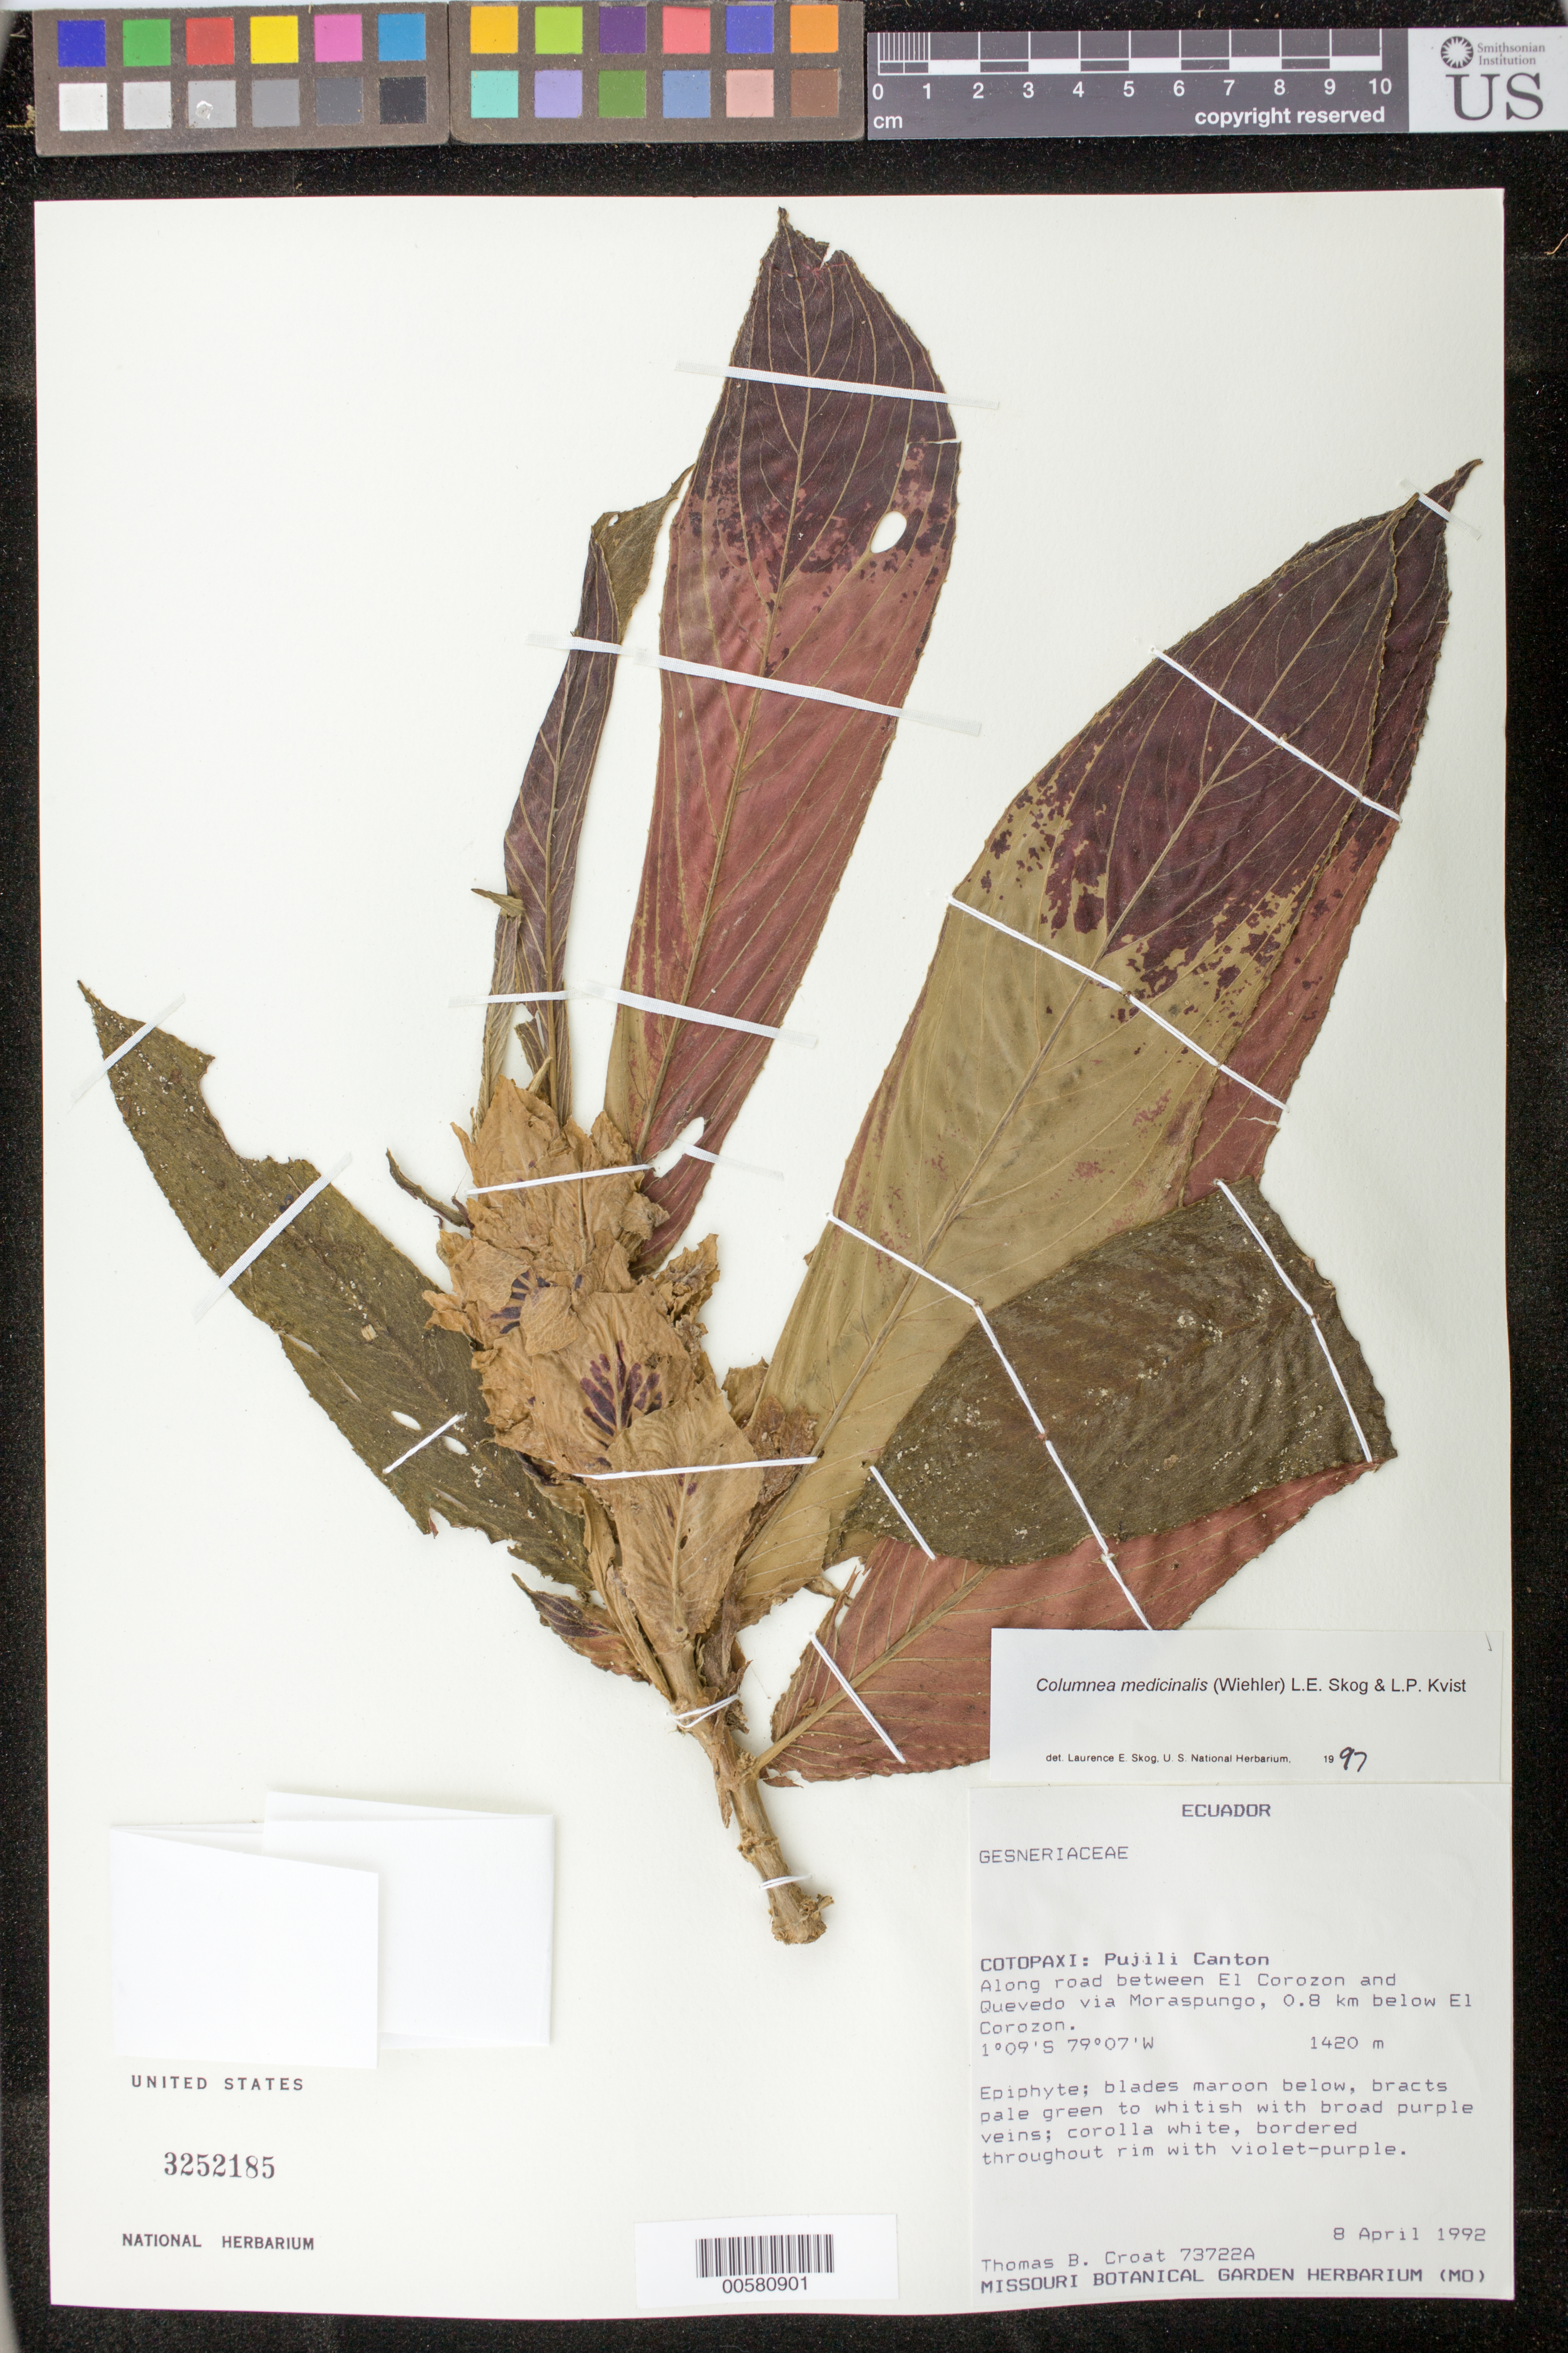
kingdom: Plantae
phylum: Tracheophyta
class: Magnoliopsida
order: Lamiales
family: Gesneriaceae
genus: Columnea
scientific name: Columnea medicinalis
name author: (Wiehler) L.E. Skog & L.P. Kvist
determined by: Skog, Laurence E.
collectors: T. B. Croat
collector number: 73722 A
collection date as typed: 08 Apr 1992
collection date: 1992-04-08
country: Ecuador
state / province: Cotopaxi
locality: Pujili Canton. Along road between El Corozon and Quevedo via Moraspungo, 0.8 km below El Corozon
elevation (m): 1420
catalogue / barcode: US 3252185